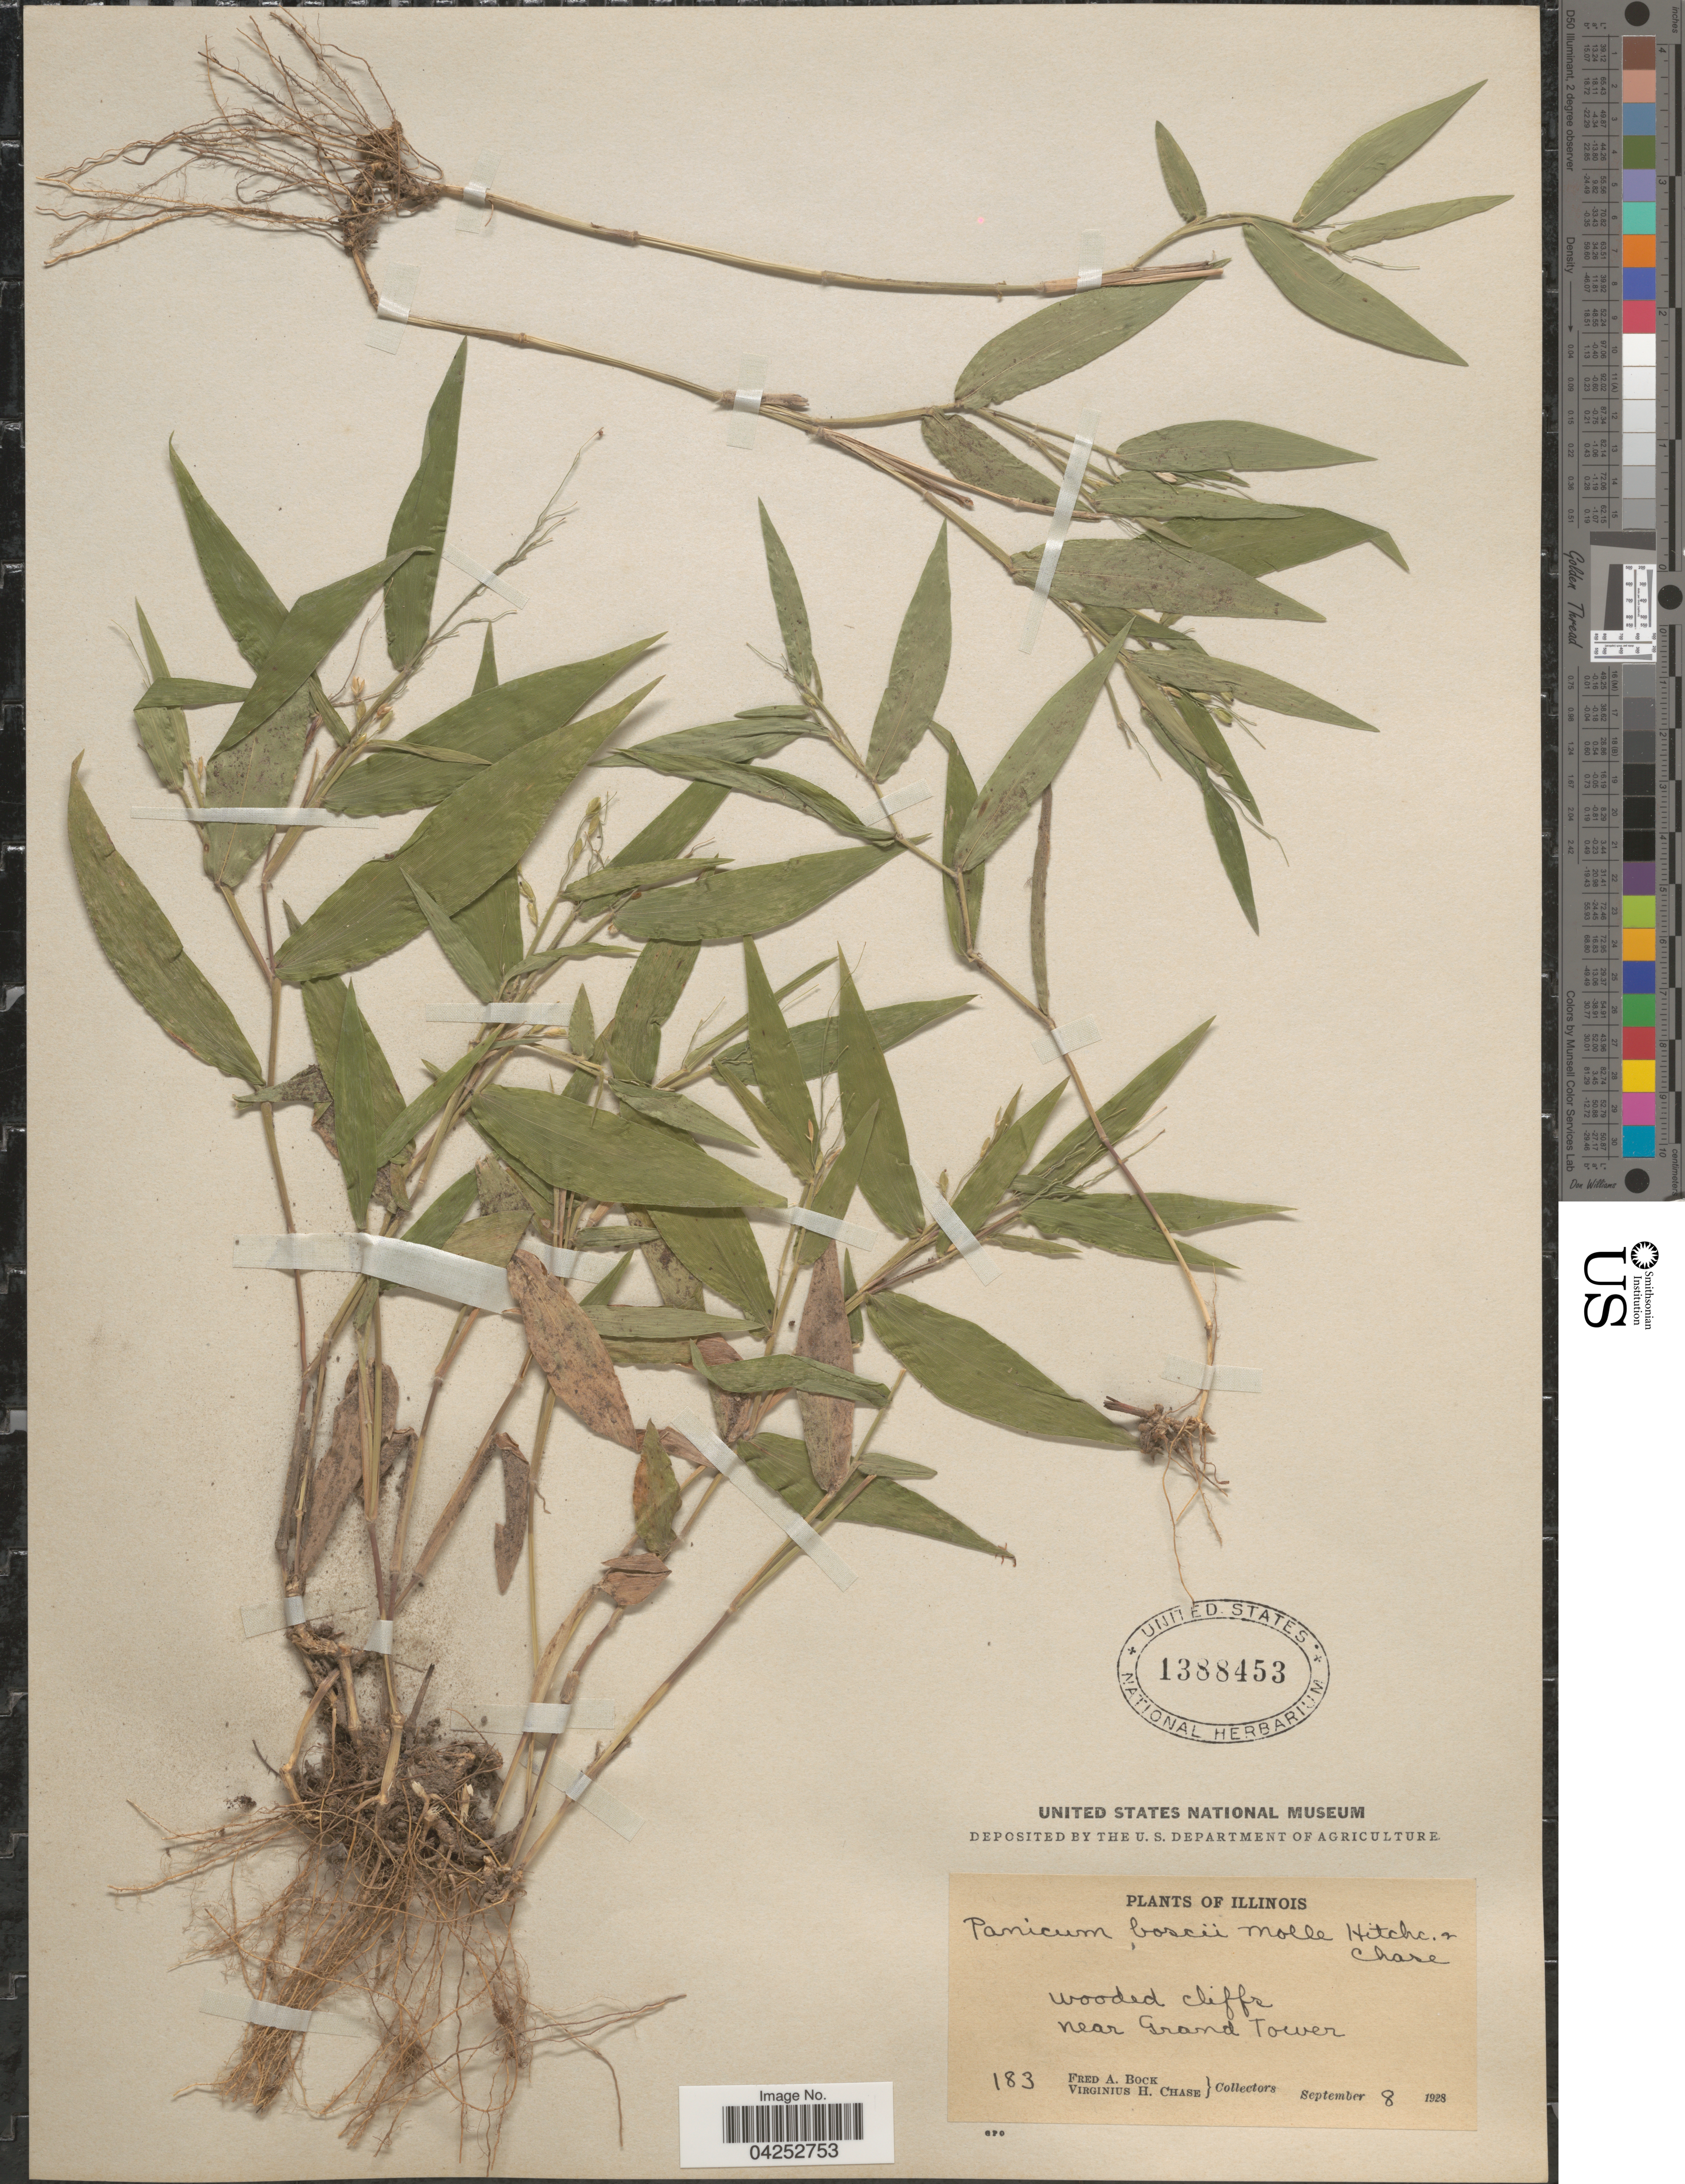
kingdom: Plantae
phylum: Tracheophyta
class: Liliopsida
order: Poales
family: Poaceae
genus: Dichanthelium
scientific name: Dichanthelium boscii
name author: (Poir.) Gould & C.A. Clark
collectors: F. Bock & V. H. Chase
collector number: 183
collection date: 1928-09-08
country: United States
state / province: Illinois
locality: Wooded cliffs near Grand Tower.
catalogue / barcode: US 1388453